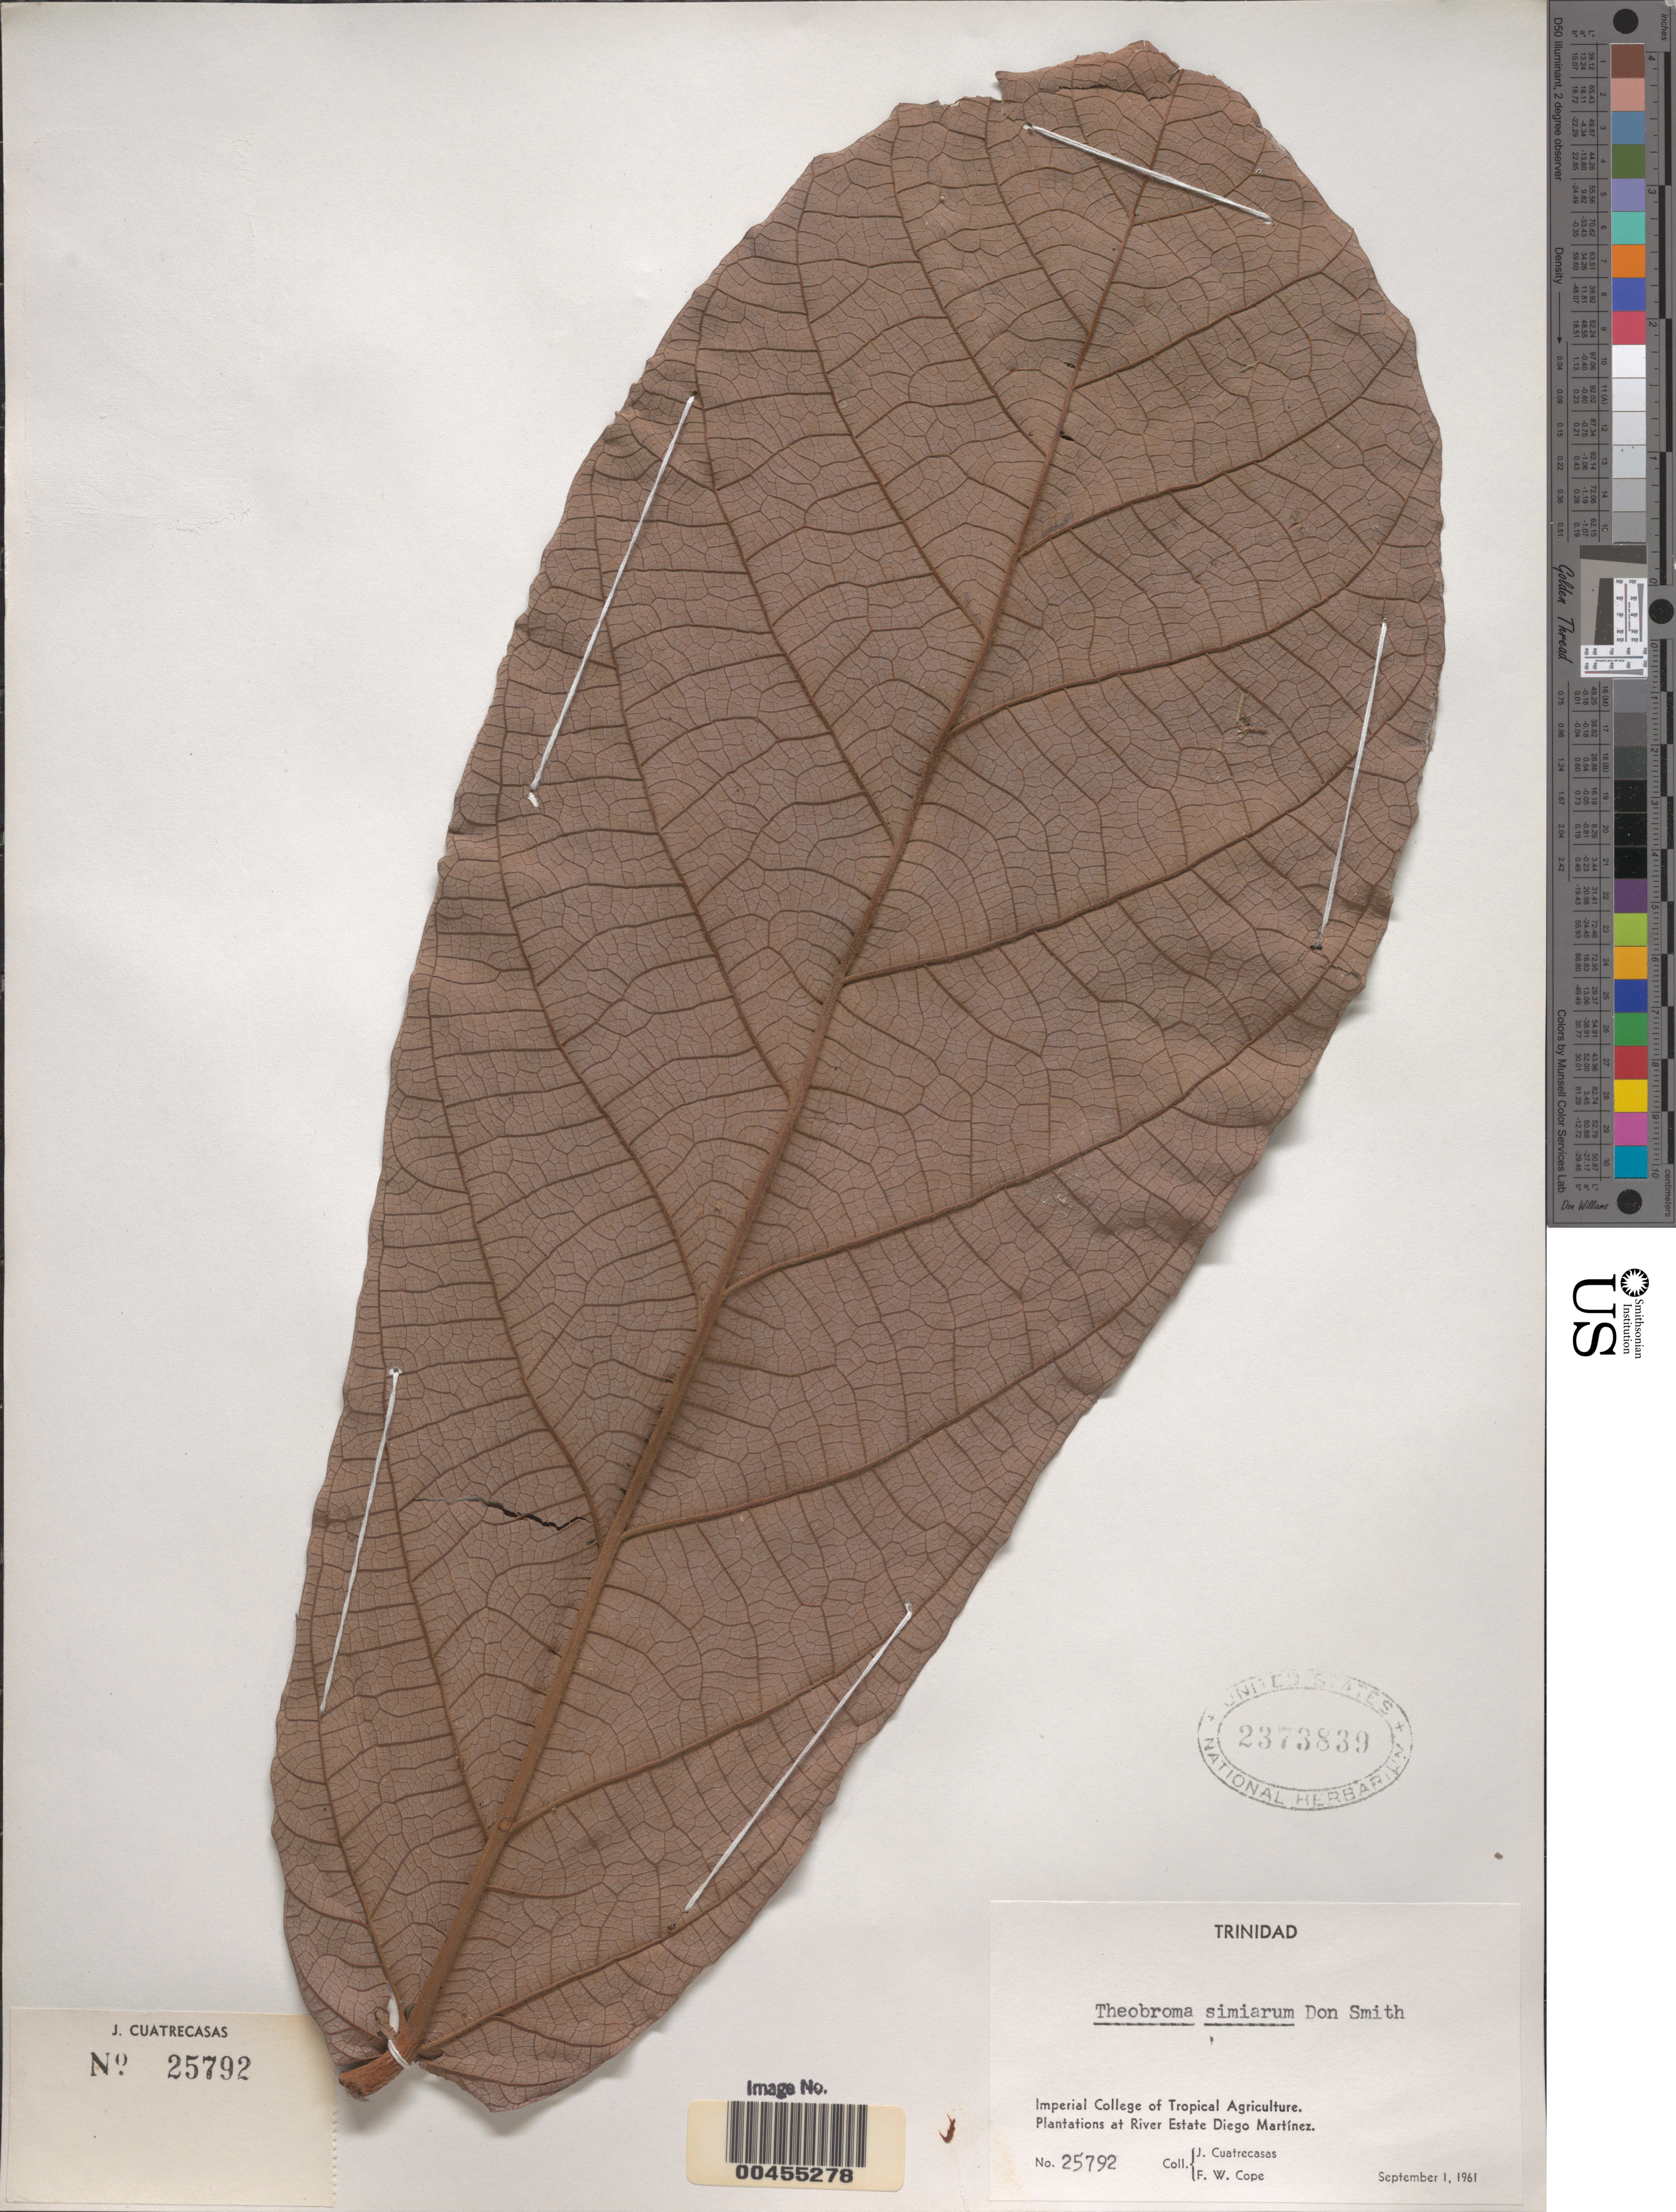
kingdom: Plantae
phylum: Tracheophyta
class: Magnoliopsida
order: Malvales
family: Malvaceae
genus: Theobroma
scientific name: Theobroma simiarum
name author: Donn. Sm.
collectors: J. Cuatrecasas & F. Cope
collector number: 25792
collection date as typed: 01 Sep 1961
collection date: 1961-09-01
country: Trinidad and Tobago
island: Trinidad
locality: Imperial College of Tropical Agriculture. Plantations at River Estate Diego Martínez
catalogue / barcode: US 2373839